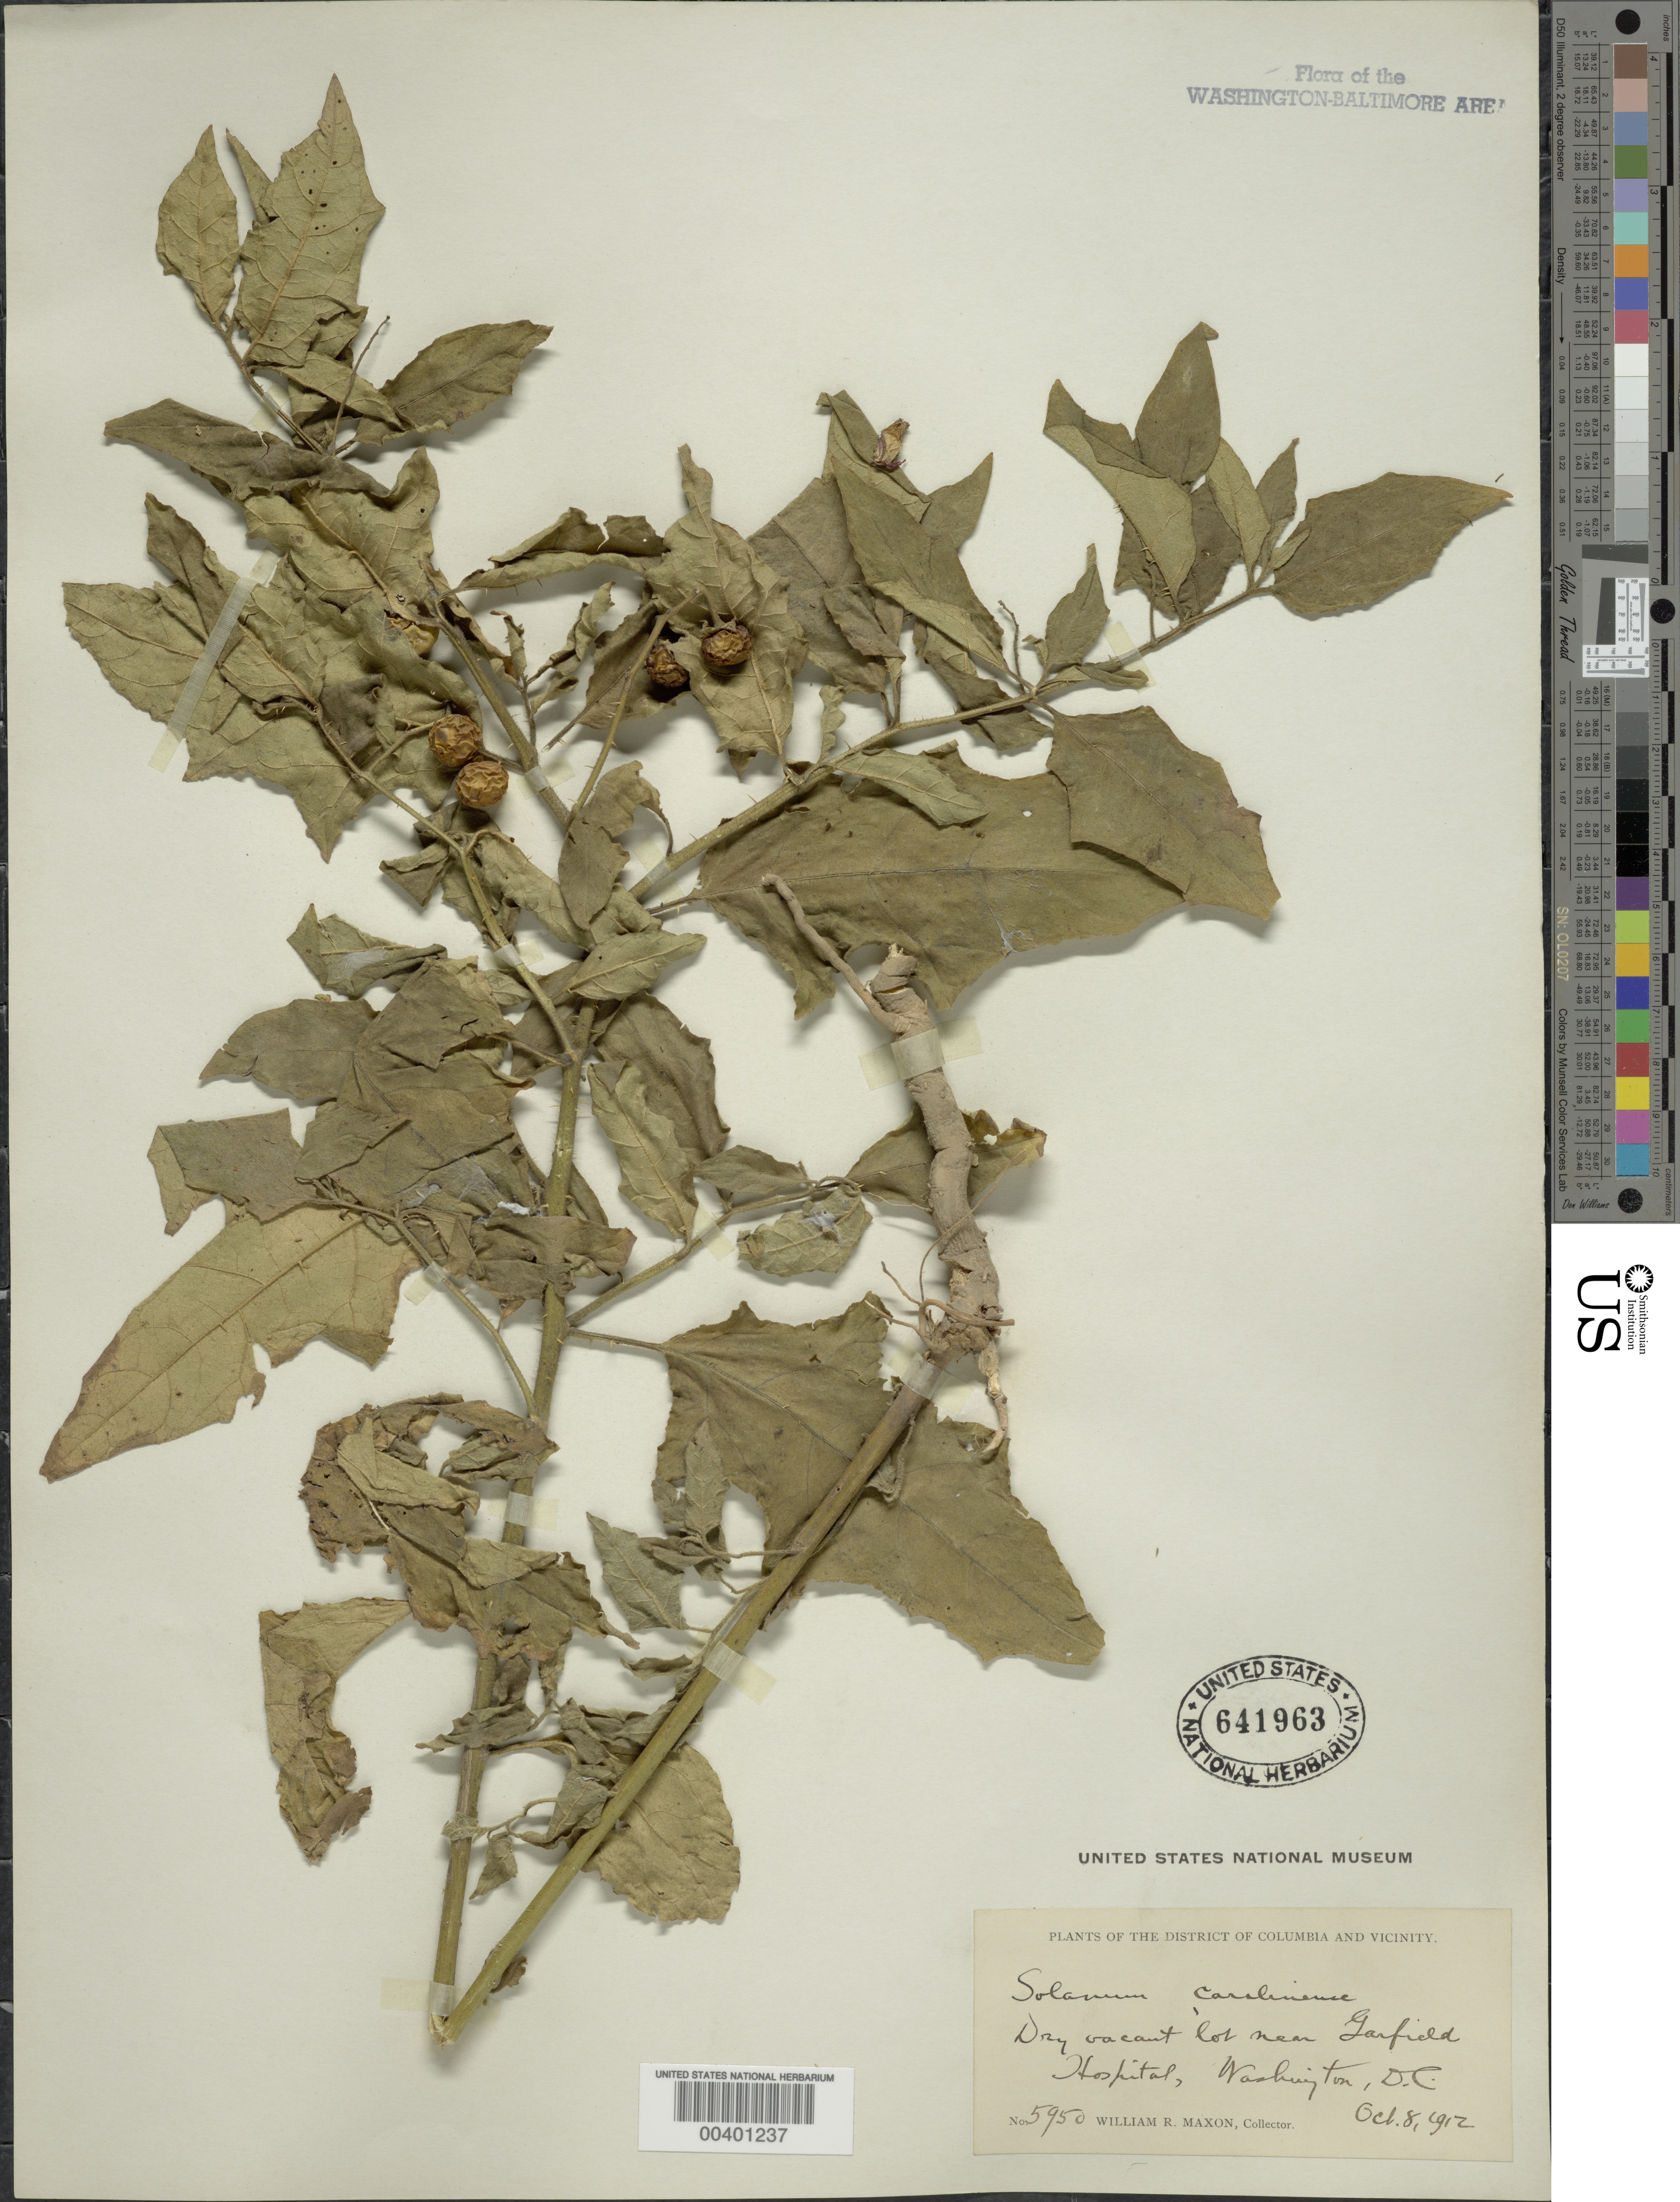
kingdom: Plantae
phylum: Tracheophyta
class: Magnoliopsida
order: Solanales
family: Solanaceae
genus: Solanum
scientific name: Solanum carolinense f. albiflorum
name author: (Kuntze) Benke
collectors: W. R. Maxon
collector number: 5950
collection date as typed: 08 Oct 1912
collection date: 1912-10-08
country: United States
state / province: District of Columbia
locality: Vacant Lot near Garfield Hospital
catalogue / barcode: US 641963